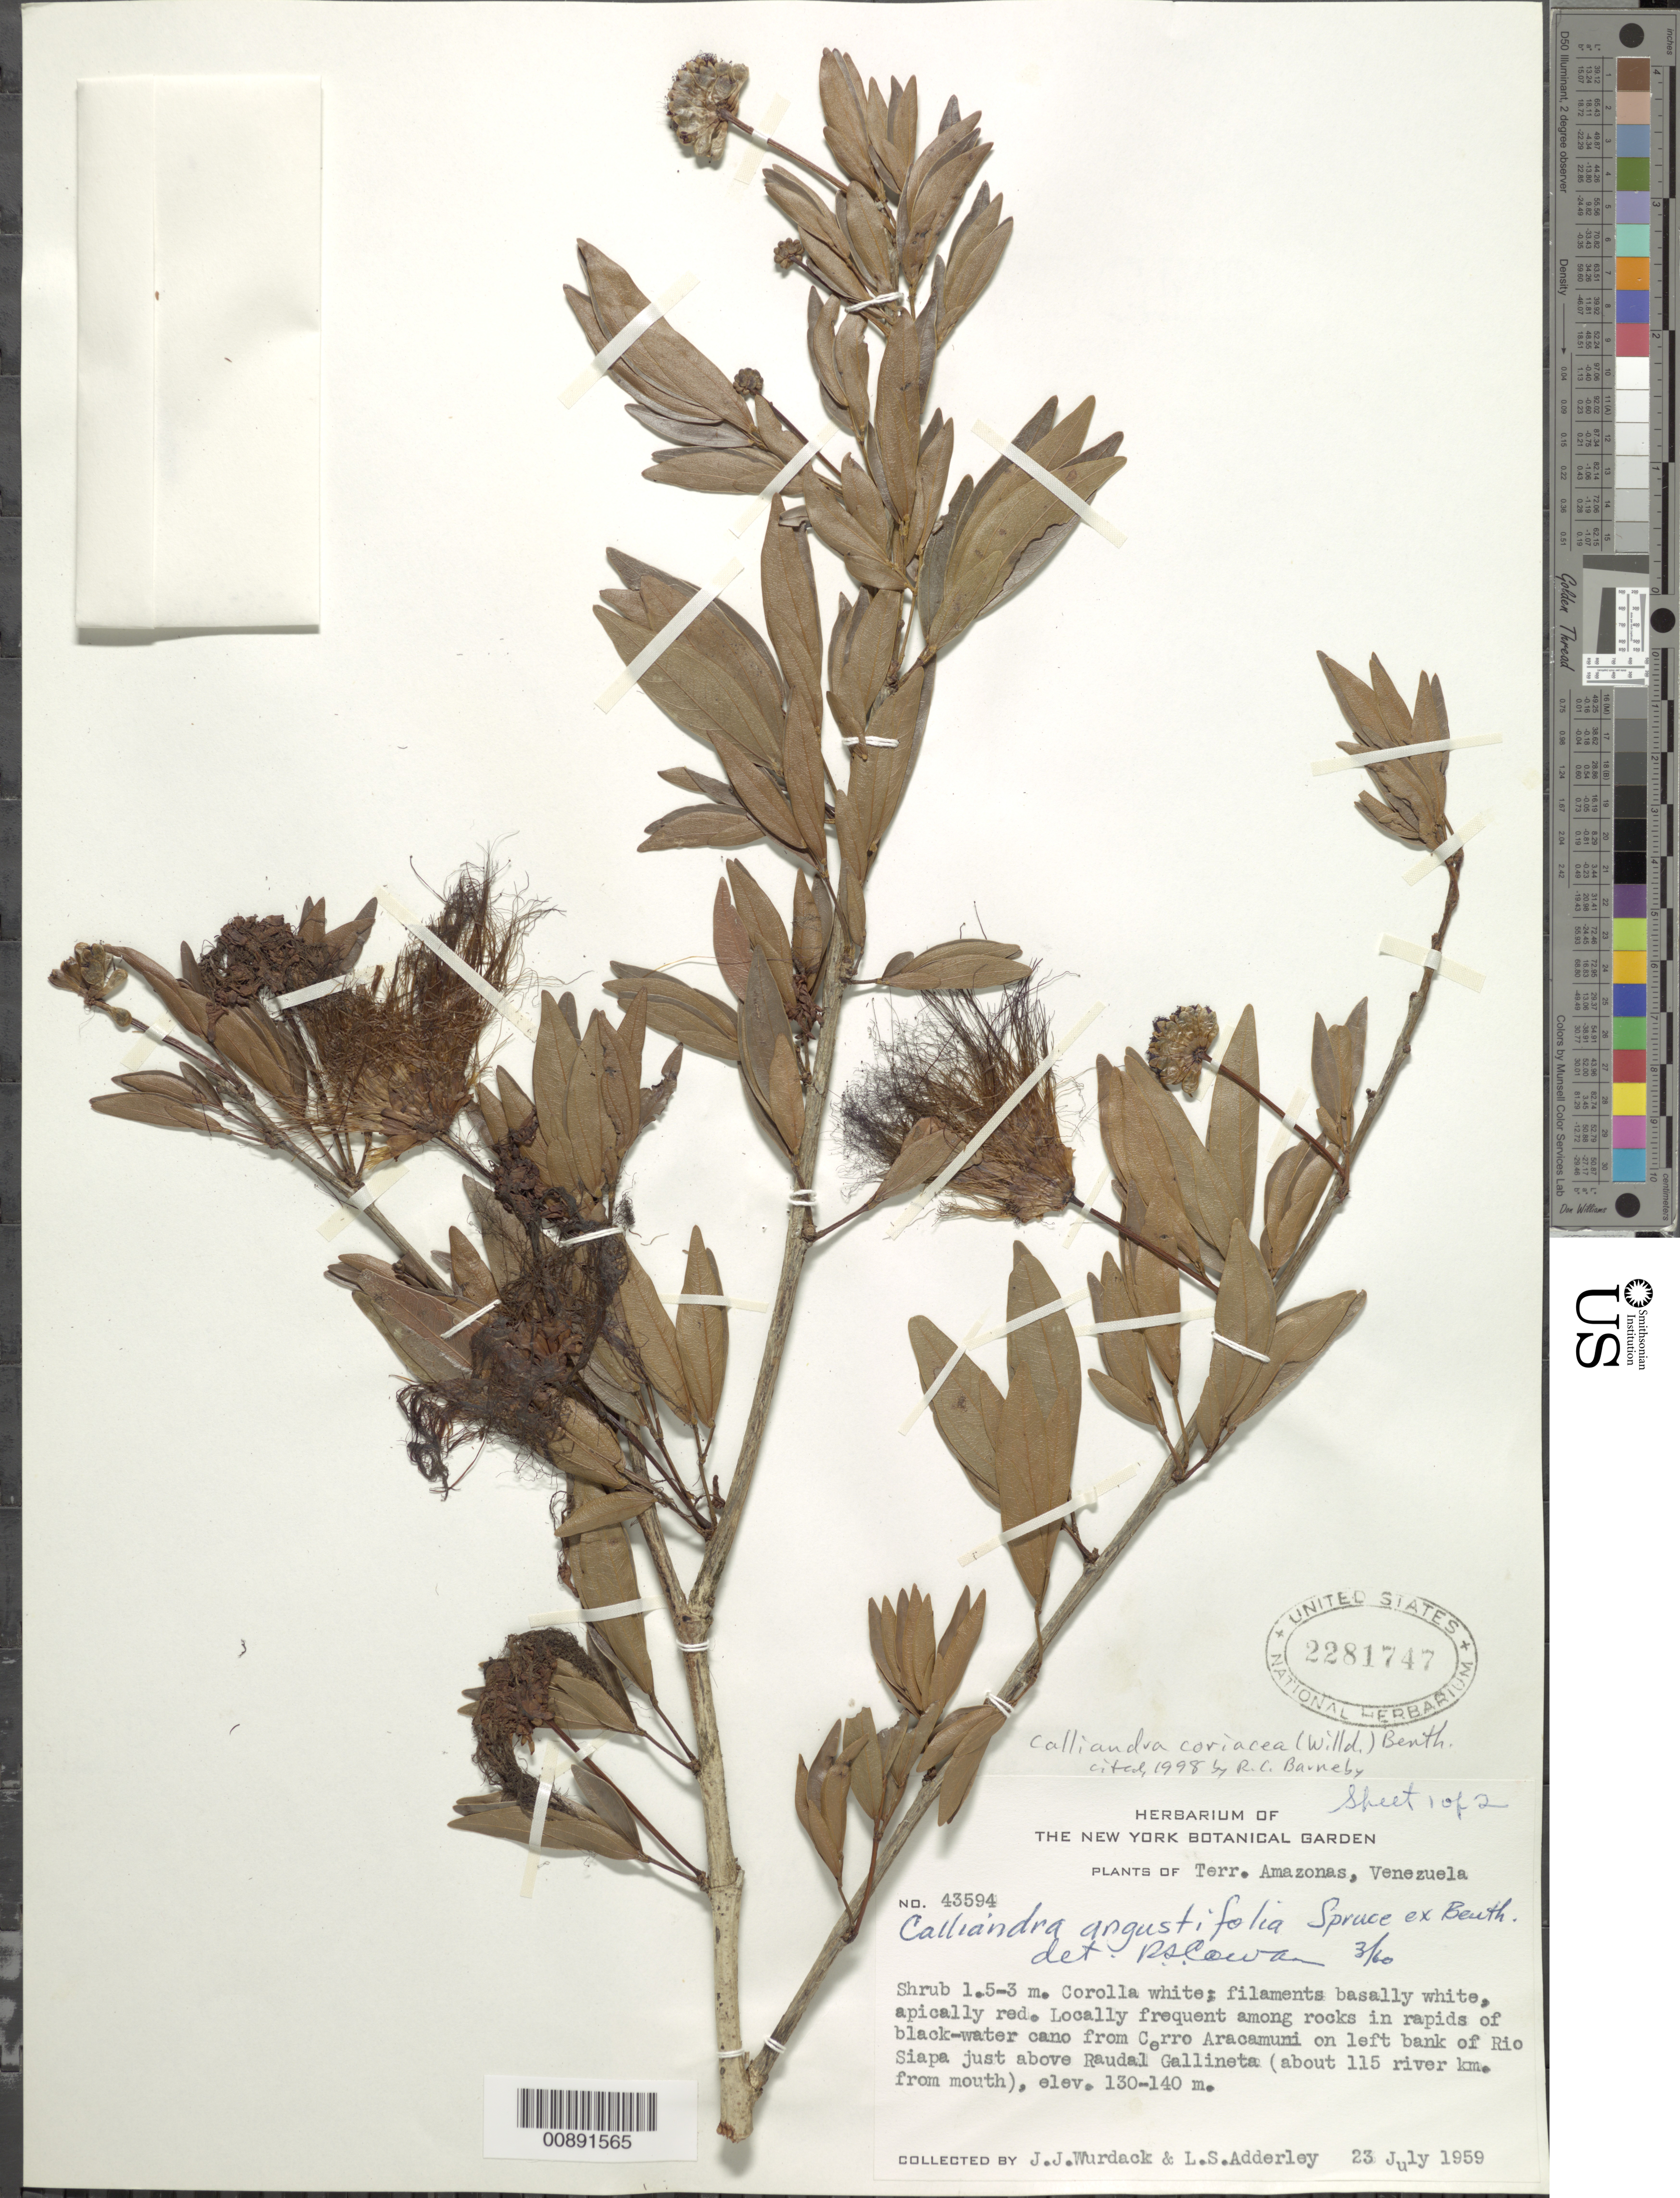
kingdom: Plantae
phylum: Tracheophyta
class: Magnoliopsida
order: Fabales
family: Fabaceae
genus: Calliandra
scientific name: Calliandra coriacea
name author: (Humb. & Bonpl. ex Willd.) Benth.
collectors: J. J. Wurdack & L. S. Adderley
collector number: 43594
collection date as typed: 23-Jul-59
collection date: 1959-07-23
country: Venezuela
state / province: Amazonas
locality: Río Siapa, just above Raudal Gallineta (about 115 river km from mouth); cano from Cerro Aracamuni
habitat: Among rocks in rapids of black-water cano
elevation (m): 130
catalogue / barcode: US 2281747